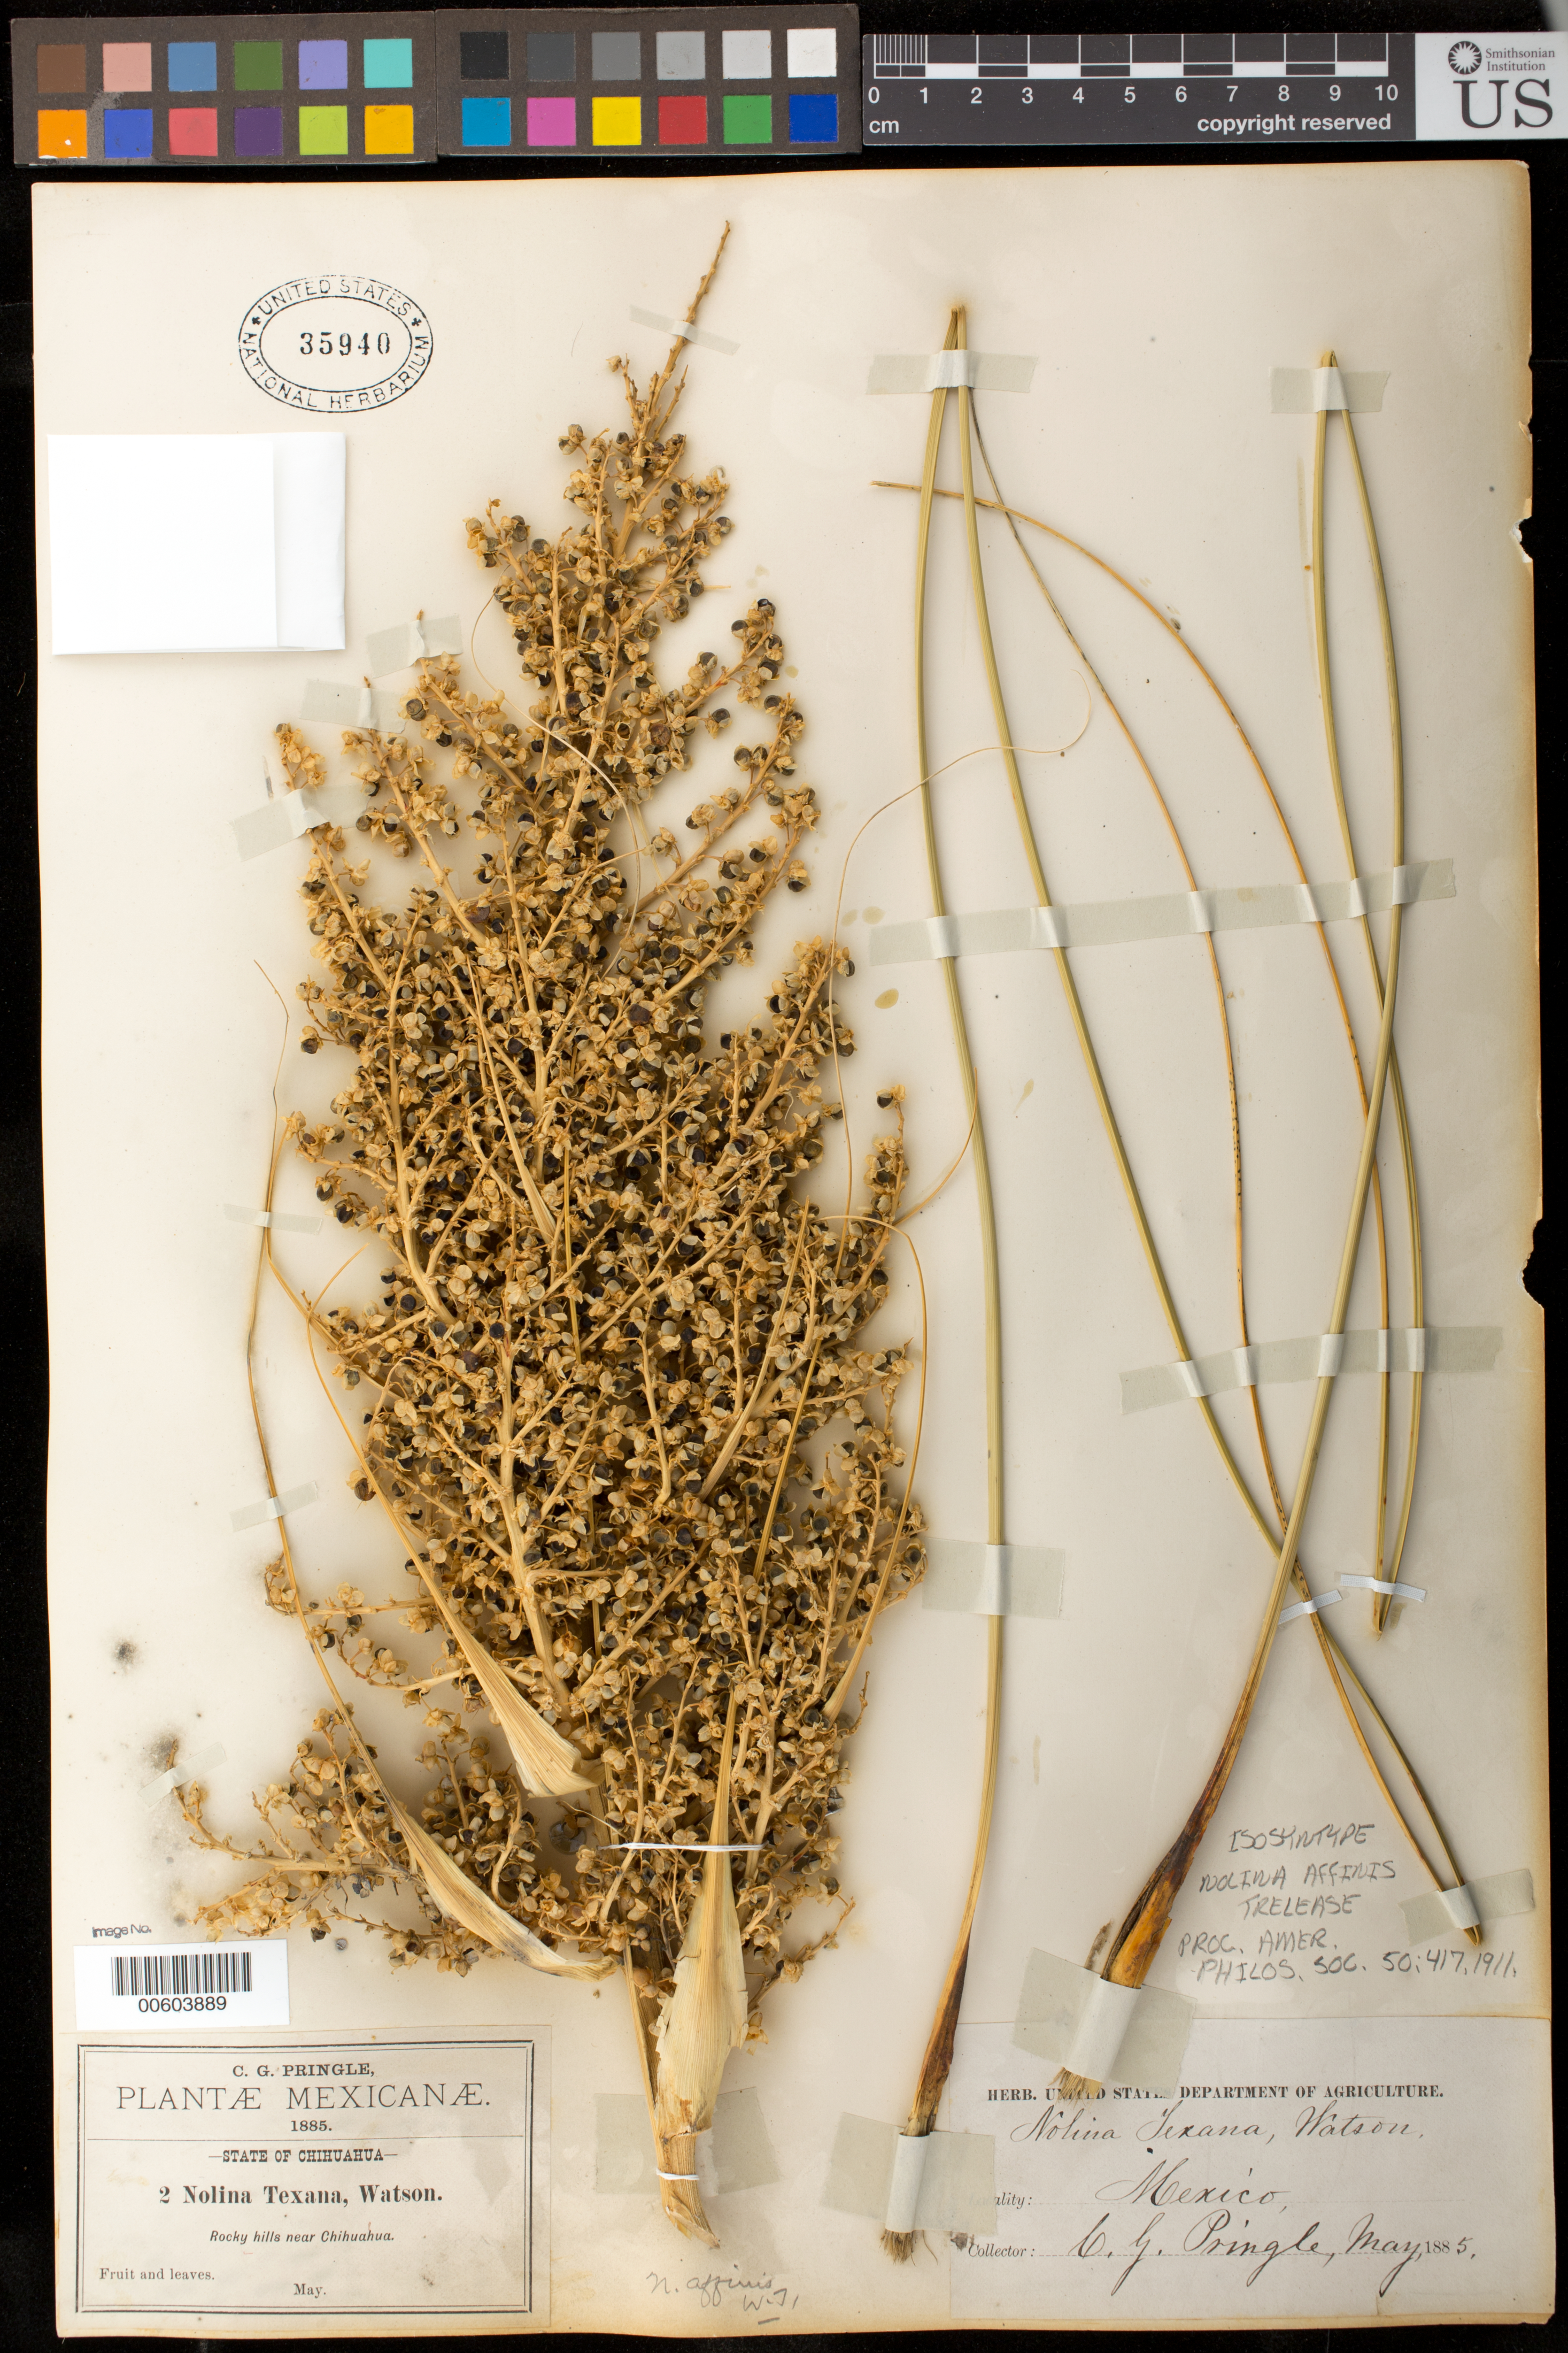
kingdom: Plantae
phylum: Tracheophyta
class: Liliopsida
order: Asparagales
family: Asparagaceae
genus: Nolina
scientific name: Nolina affinis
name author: Trel.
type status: Isosyntype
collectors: C. G. Pringle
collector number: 2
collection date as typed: May 1885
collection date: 1885-05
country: Mexico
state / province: Chihuahua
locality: Rocky hills near Chihuahua.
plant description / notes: Protologue cites 2 collections ("Pringle 1, 2, 1885, - the type"); collections made on different dates (April, flowers; May, fruit and leaves) and are syntypes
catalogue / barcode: US 35940